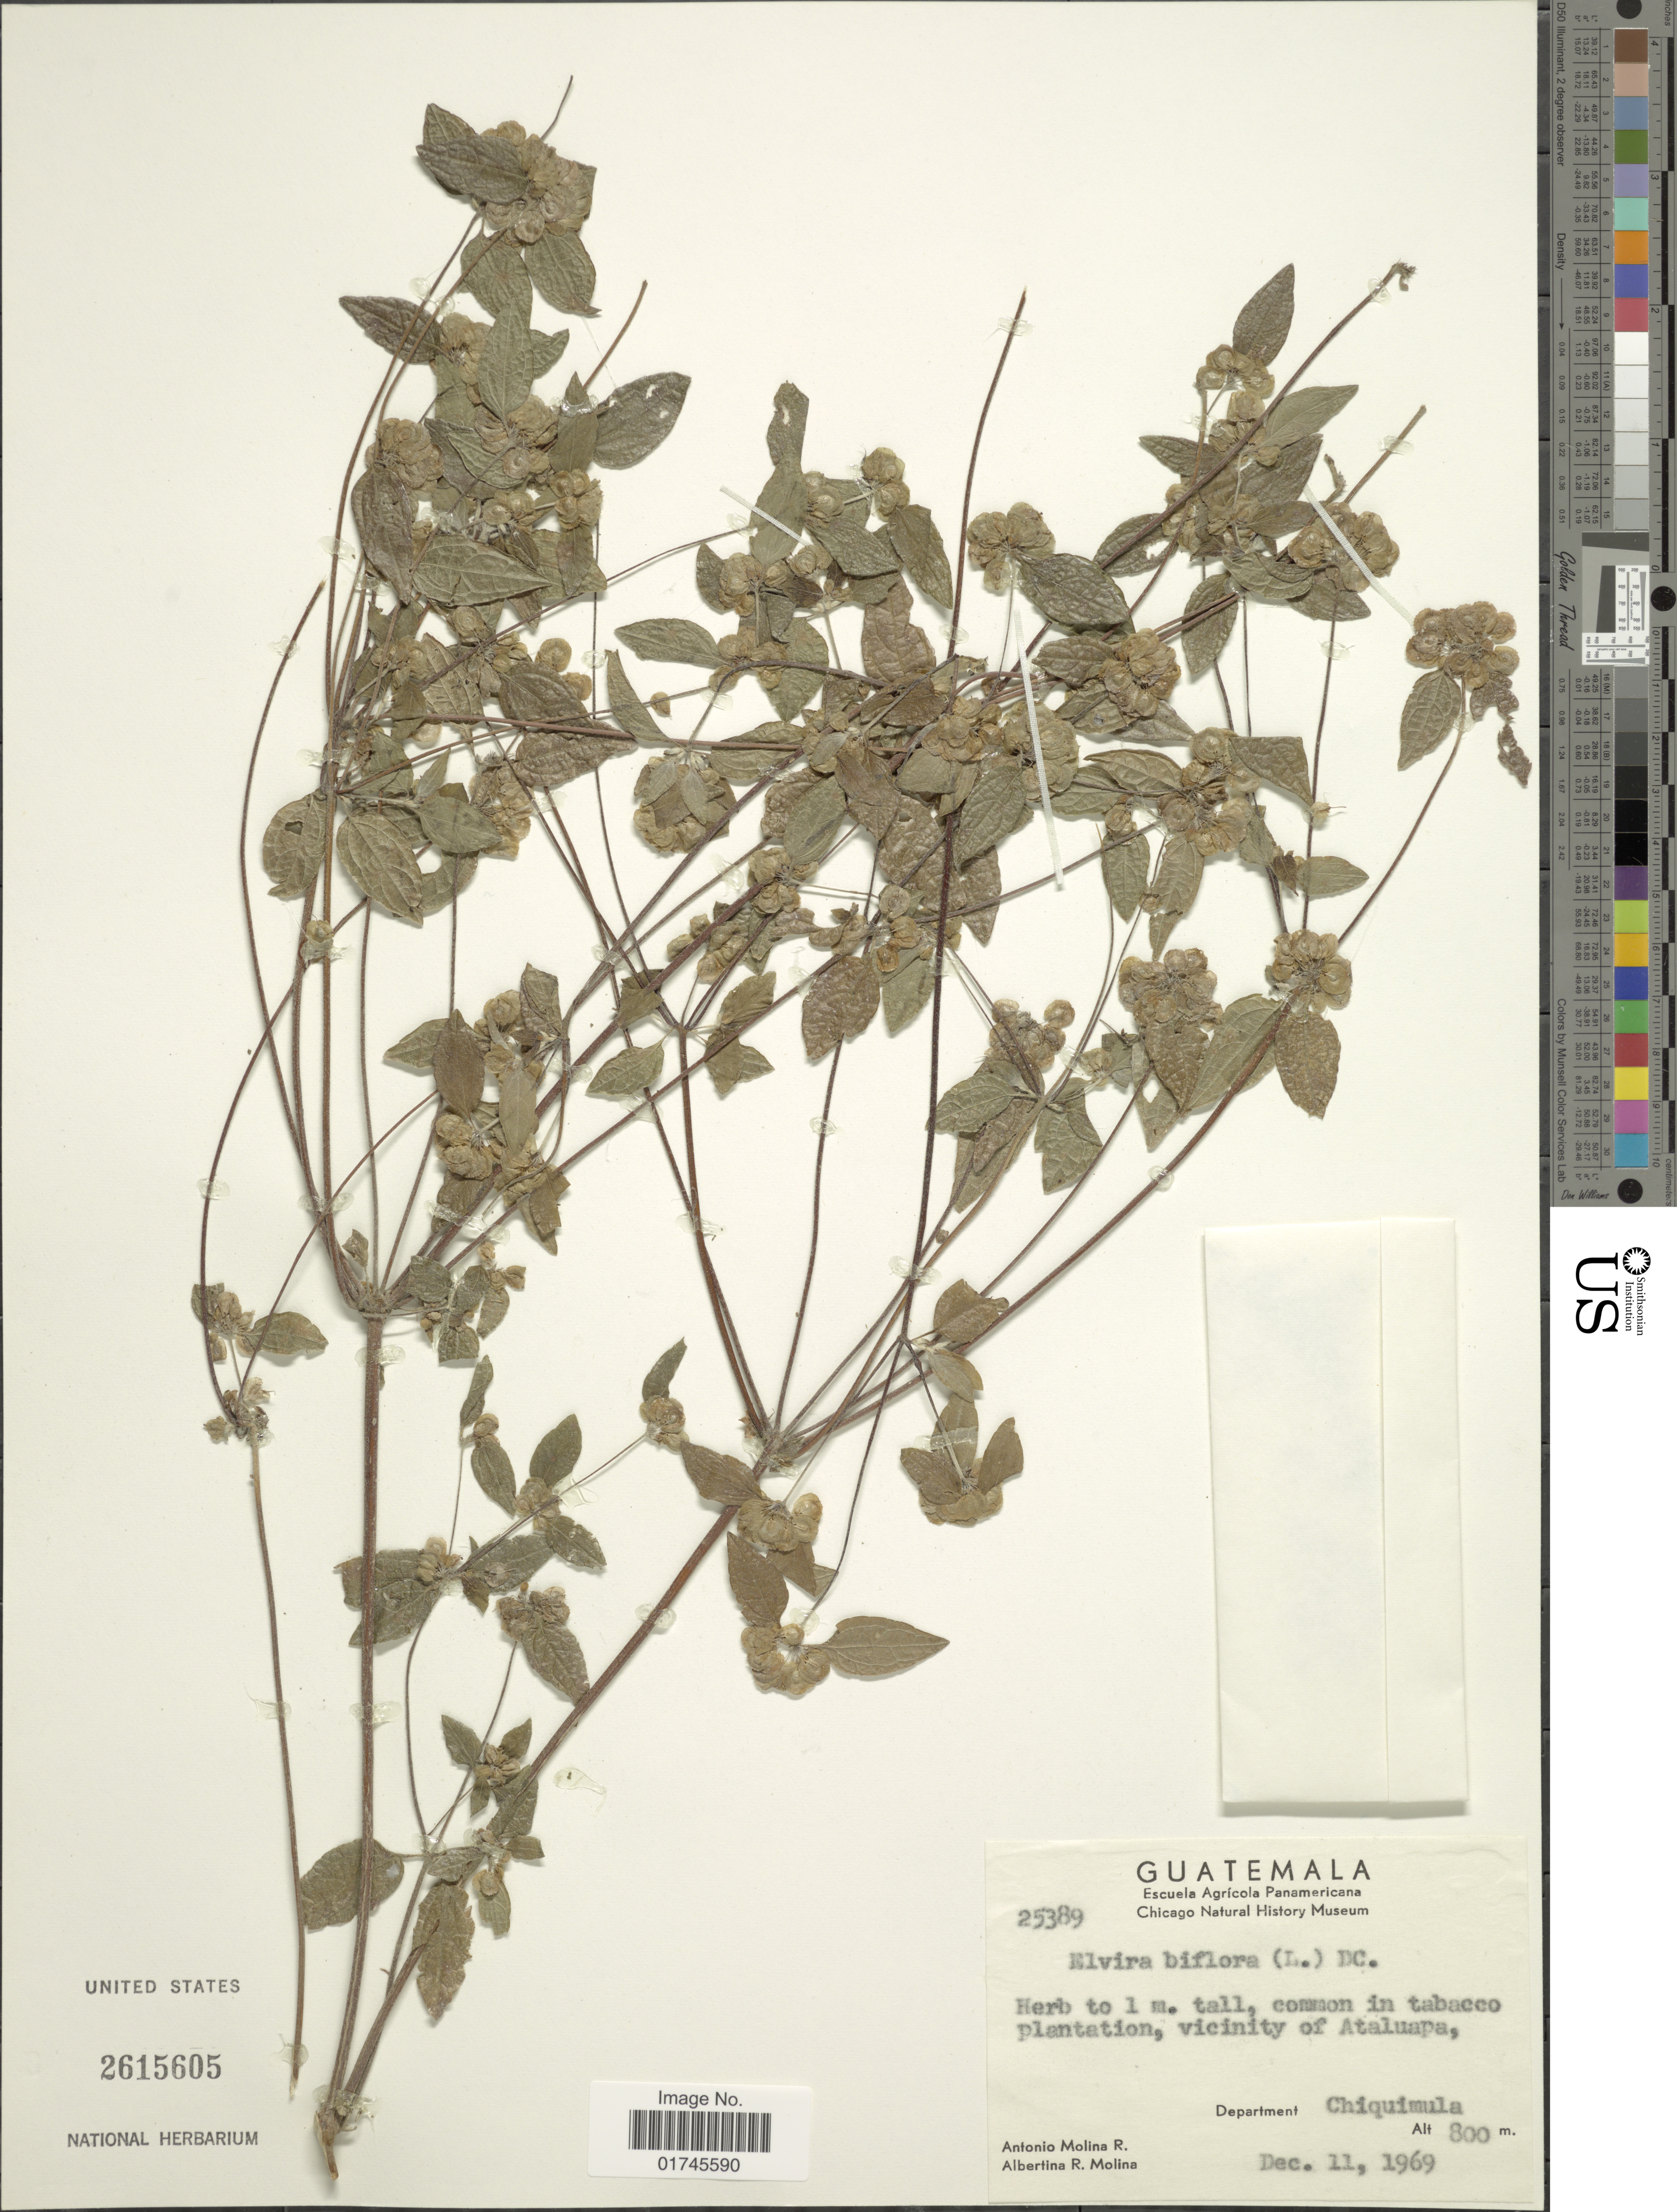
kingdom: Plantae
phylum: Tracheophyta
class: Magnoliopsida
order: Asterales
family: Asteraceae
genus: Delilia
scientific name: Delilia biflora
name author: (L.) Kuntze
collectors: A. Molina R. & A. R. Molina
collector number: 25389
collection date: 1969-12-11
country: Guatemala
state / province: Chiquimula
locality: Common in tabacco plantation, vicinity of Ataluapa, Department Chiquimula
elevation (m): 800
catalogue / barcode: US 2615605